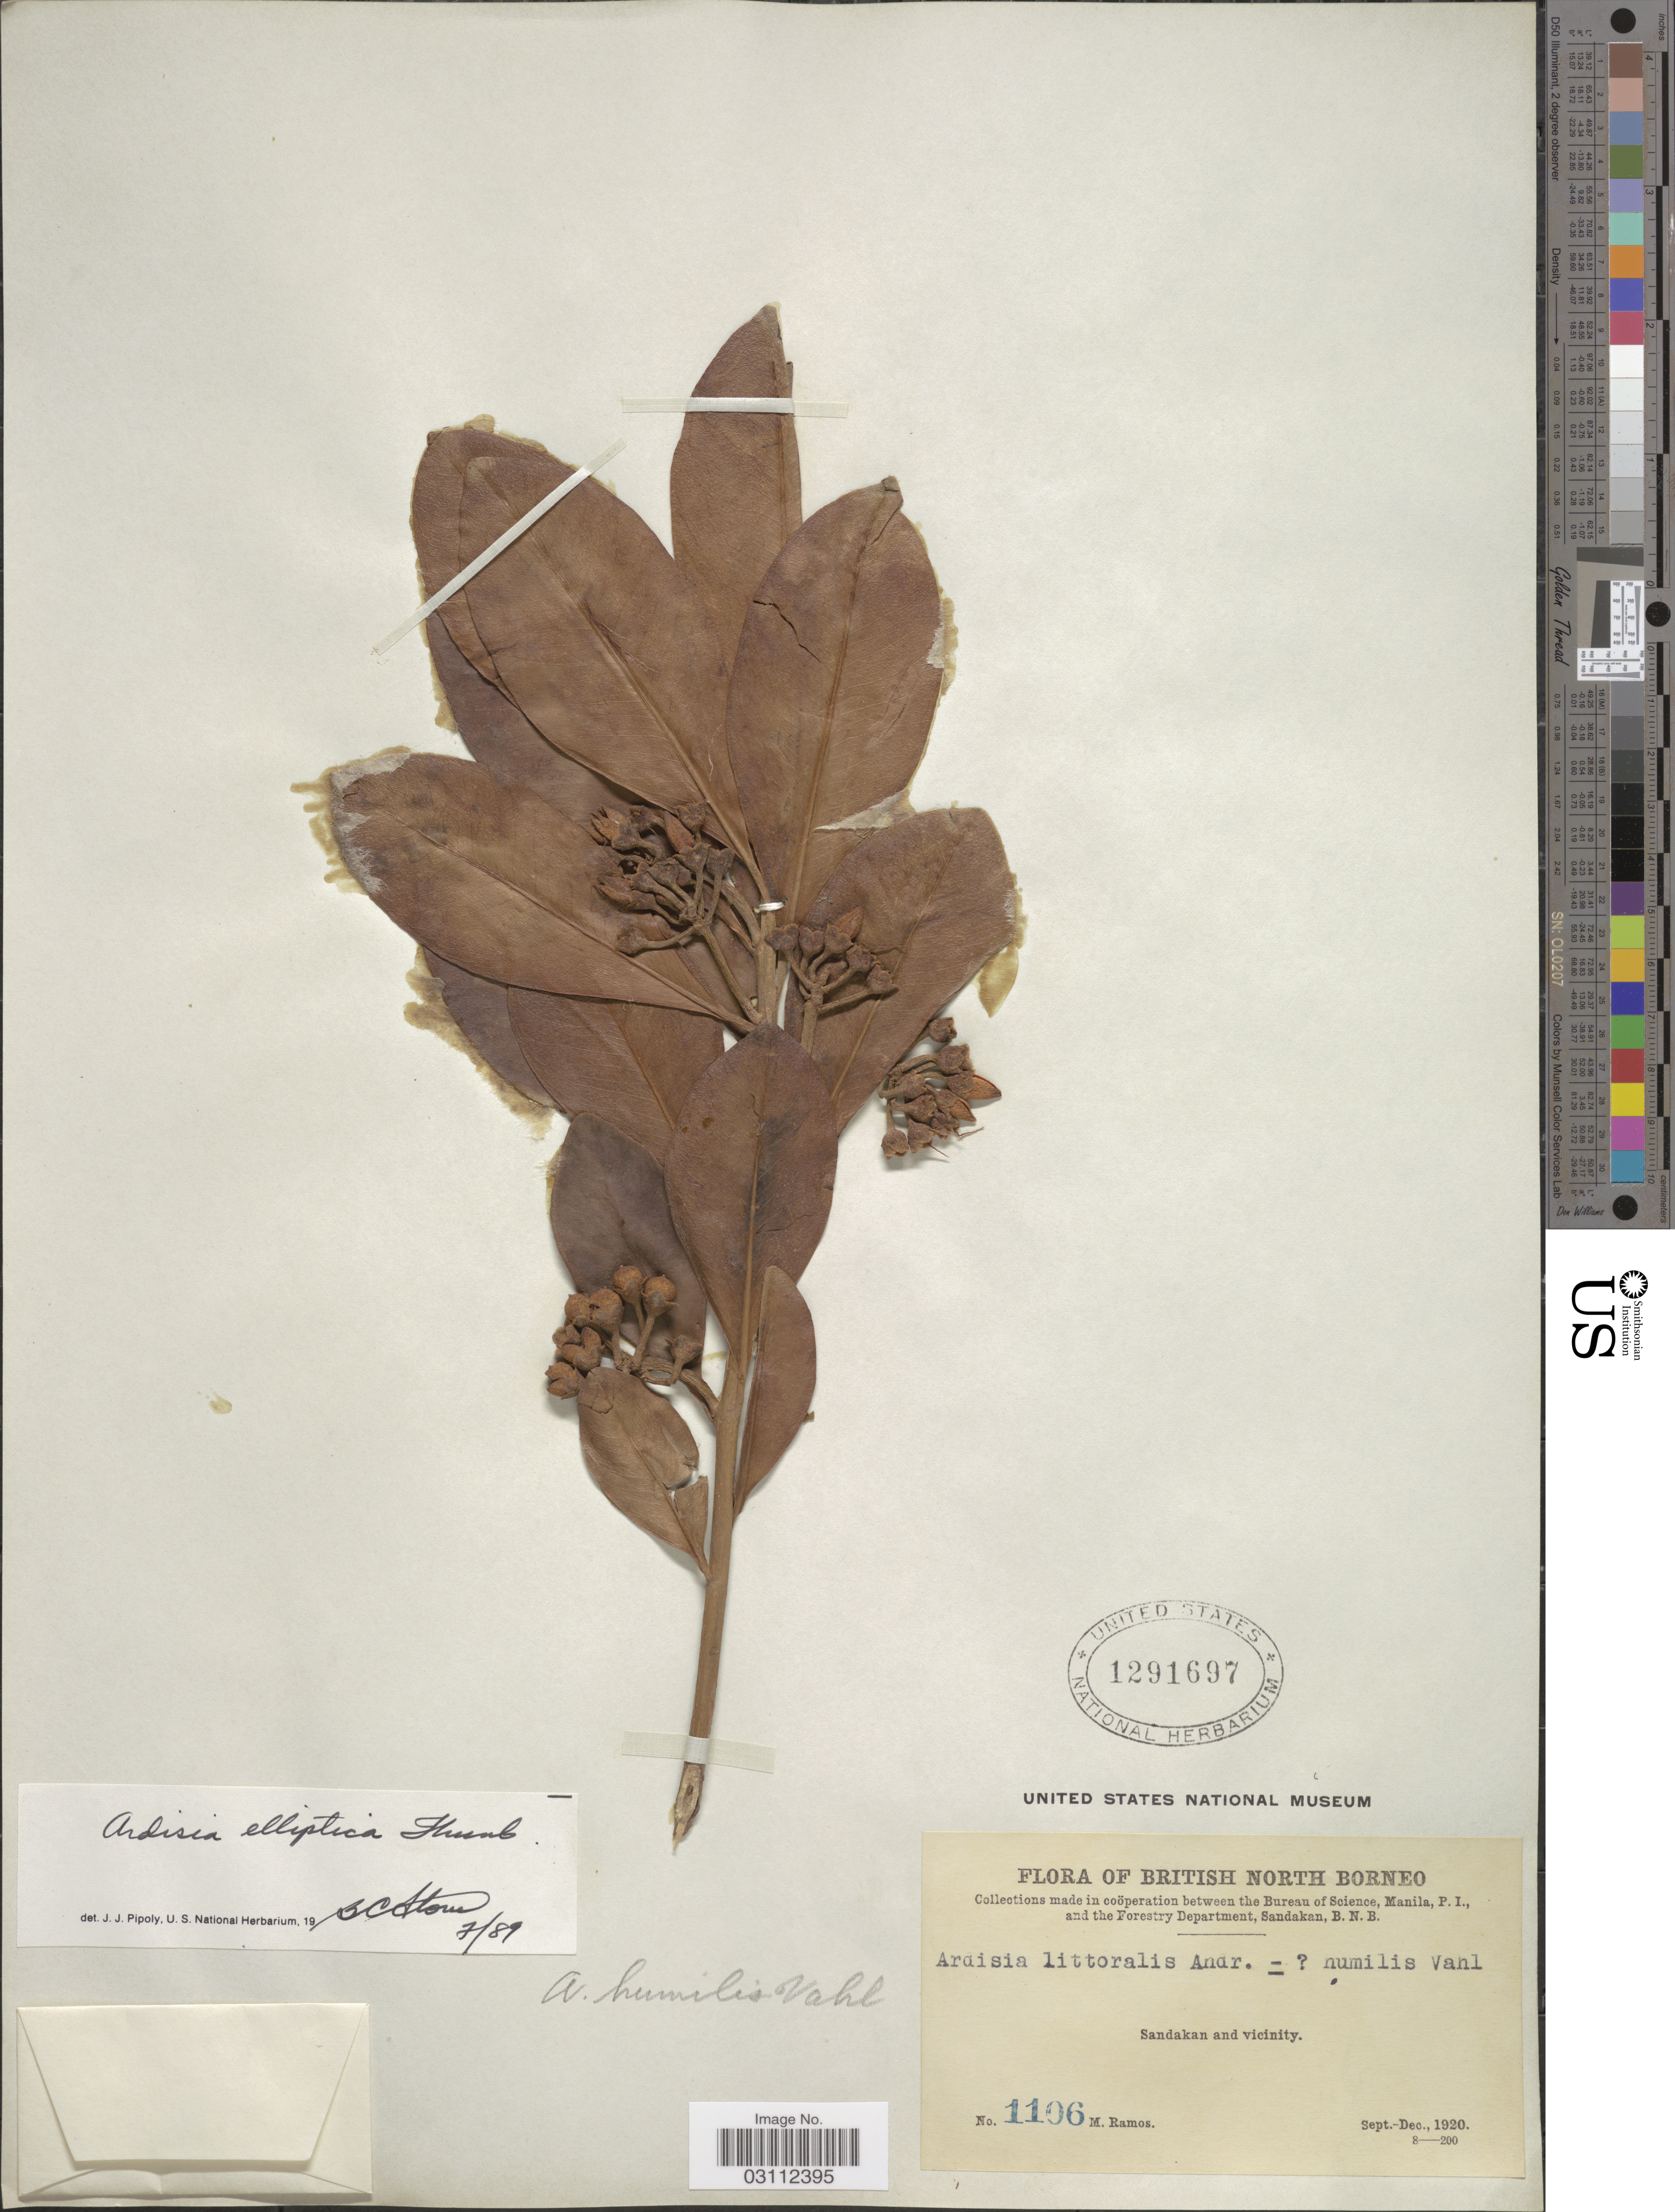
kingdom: Plantae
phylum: Tracheophyta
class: Magnoliopsida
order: Ericales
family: Primulaceae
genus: Ardisia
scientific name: Ardisia elliptica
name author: Thunb.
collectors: M. Ramos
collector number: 1106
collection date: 1920-09/1920-12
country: Malaysia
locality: British North Borneo. Sandakan and vicinity.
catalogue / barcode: US 1291697